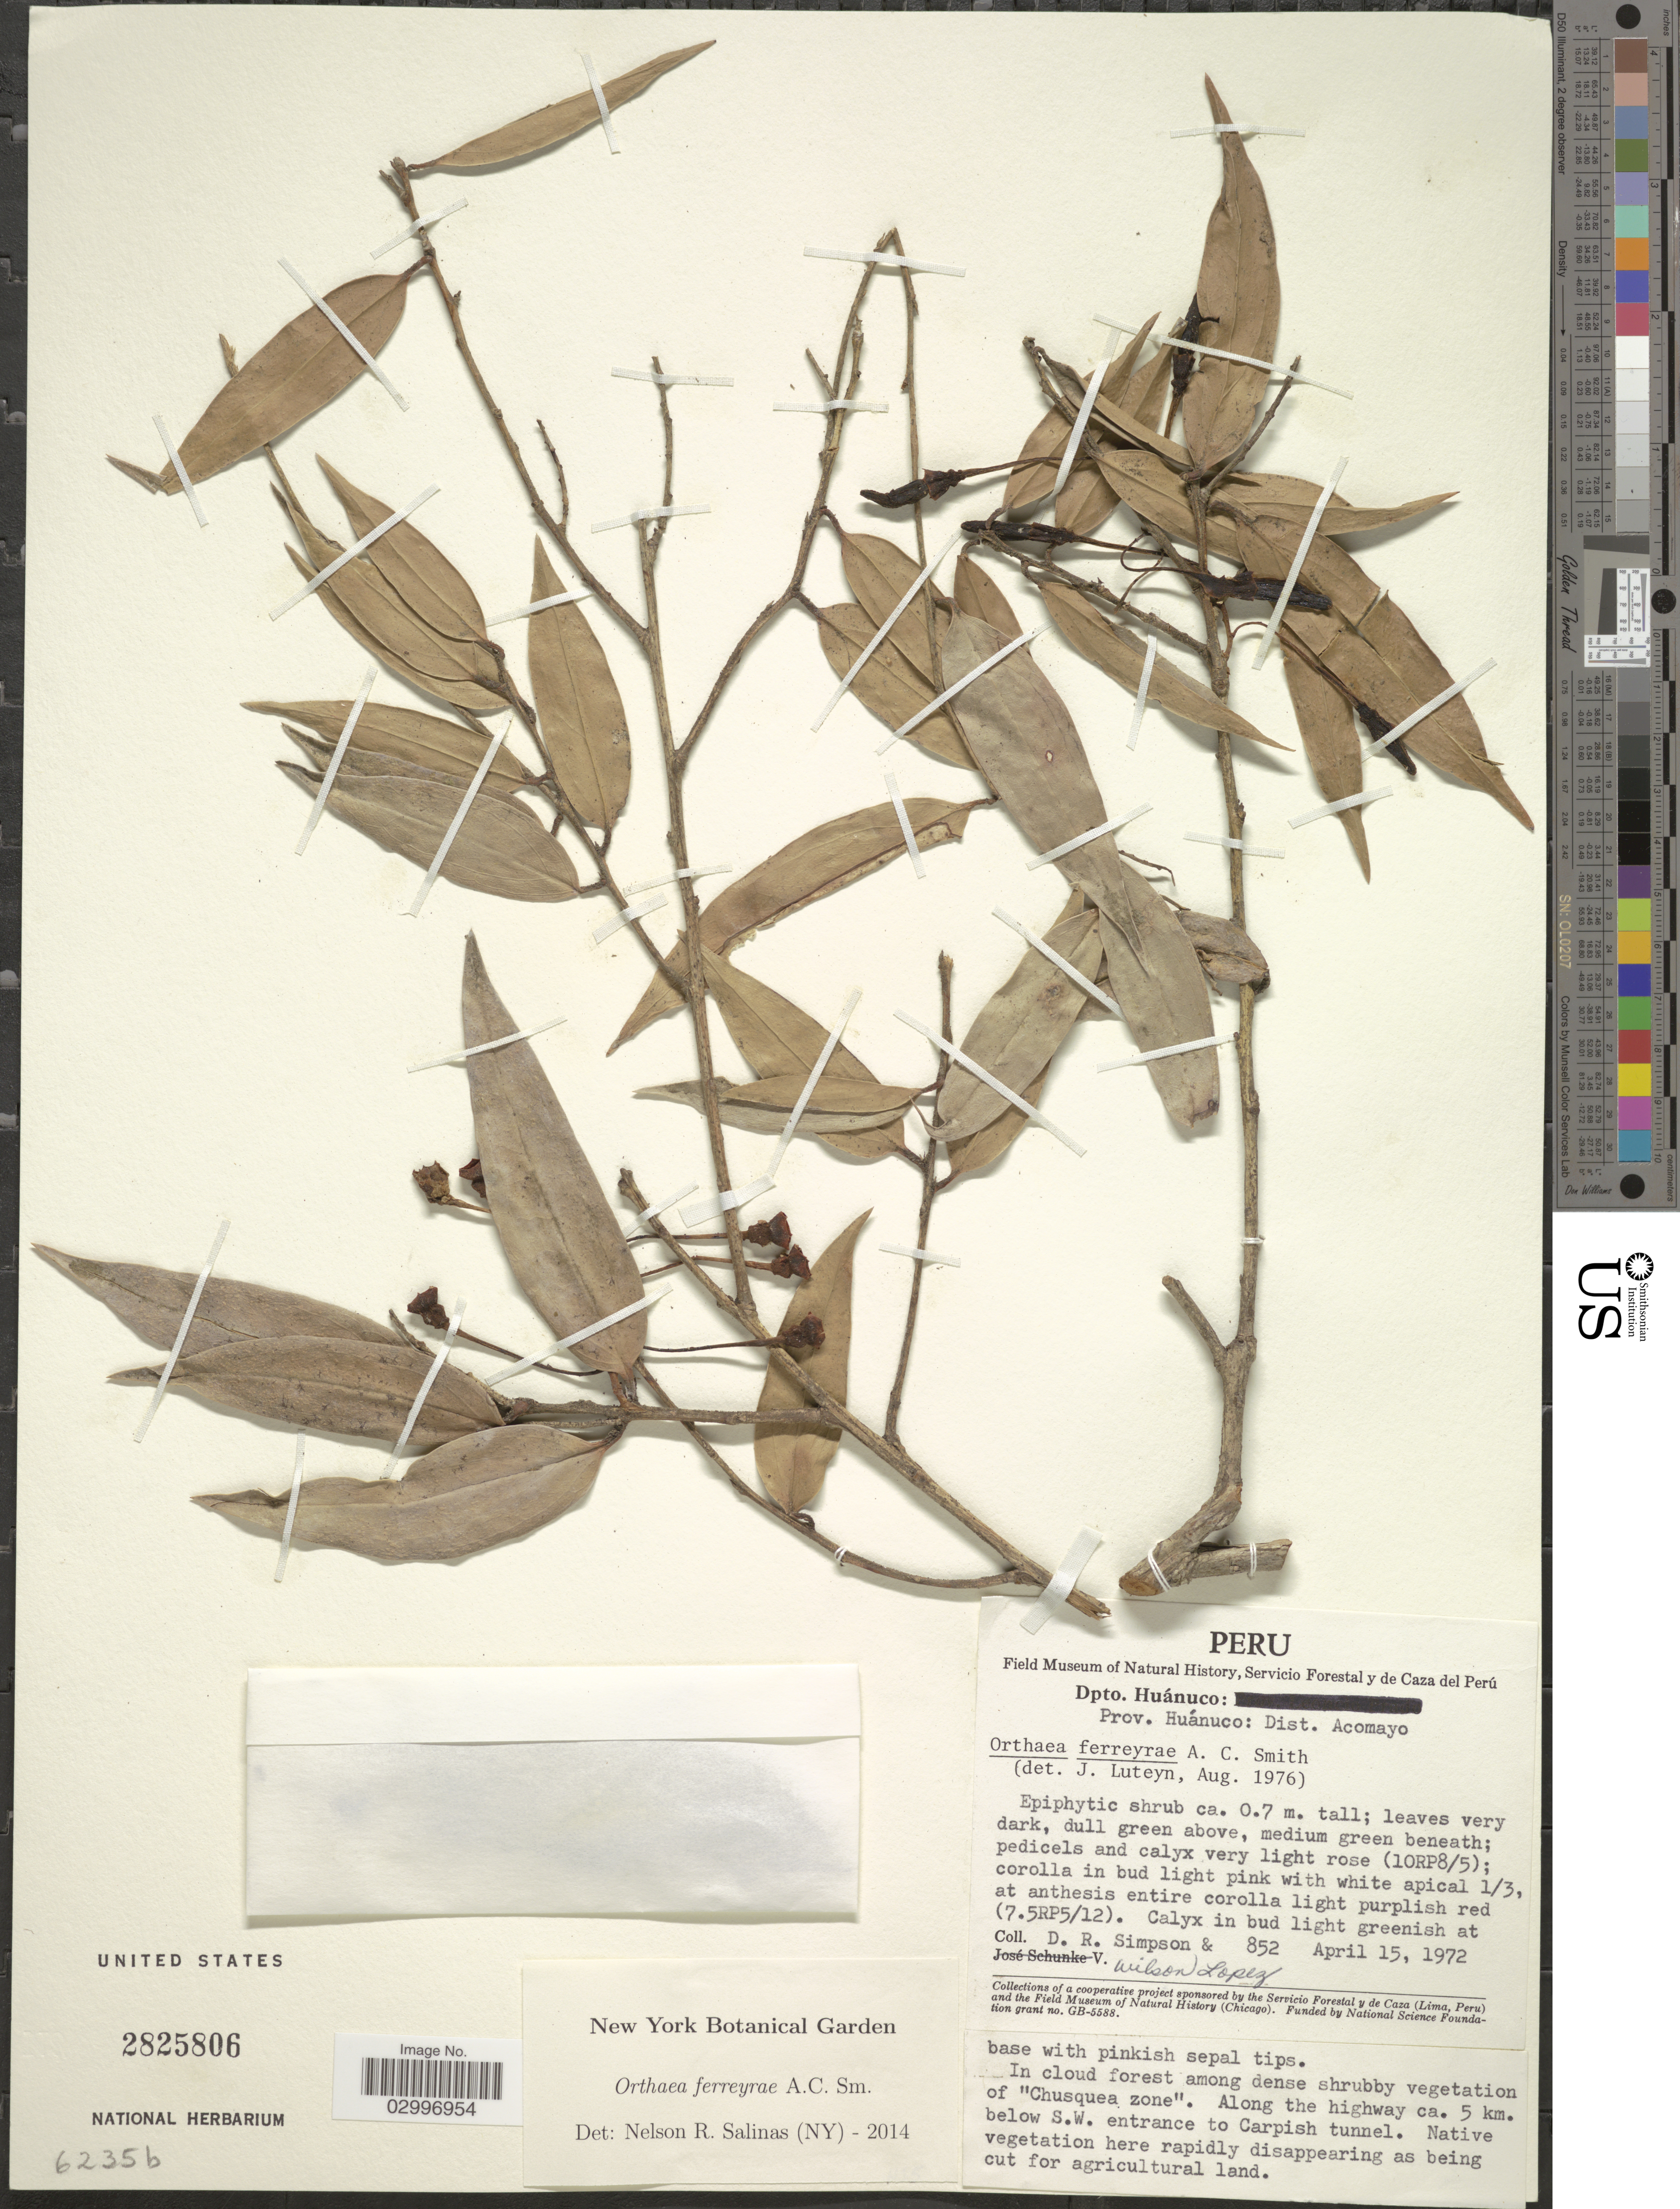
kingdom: Plantae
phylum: Tracheophyta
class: Magnoliopsida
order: Ericales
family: Ericaceae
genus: Orthaea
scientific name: Orthaea ferreyrae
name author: A.C. Sm.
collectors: D. R. Simpson & W. Lopez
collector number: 852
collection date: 1972-04-15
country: Peru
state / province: Huánuco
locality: Dpto. Huánuco: Prov. Huánuco: Dist. Acomayo. In cloud forest among dense shrubby vegetation of "Chusquea zone". Along the highway ca. 5 km. below S.W. entrance to Carpish tunnel.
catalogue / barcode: US 2825806